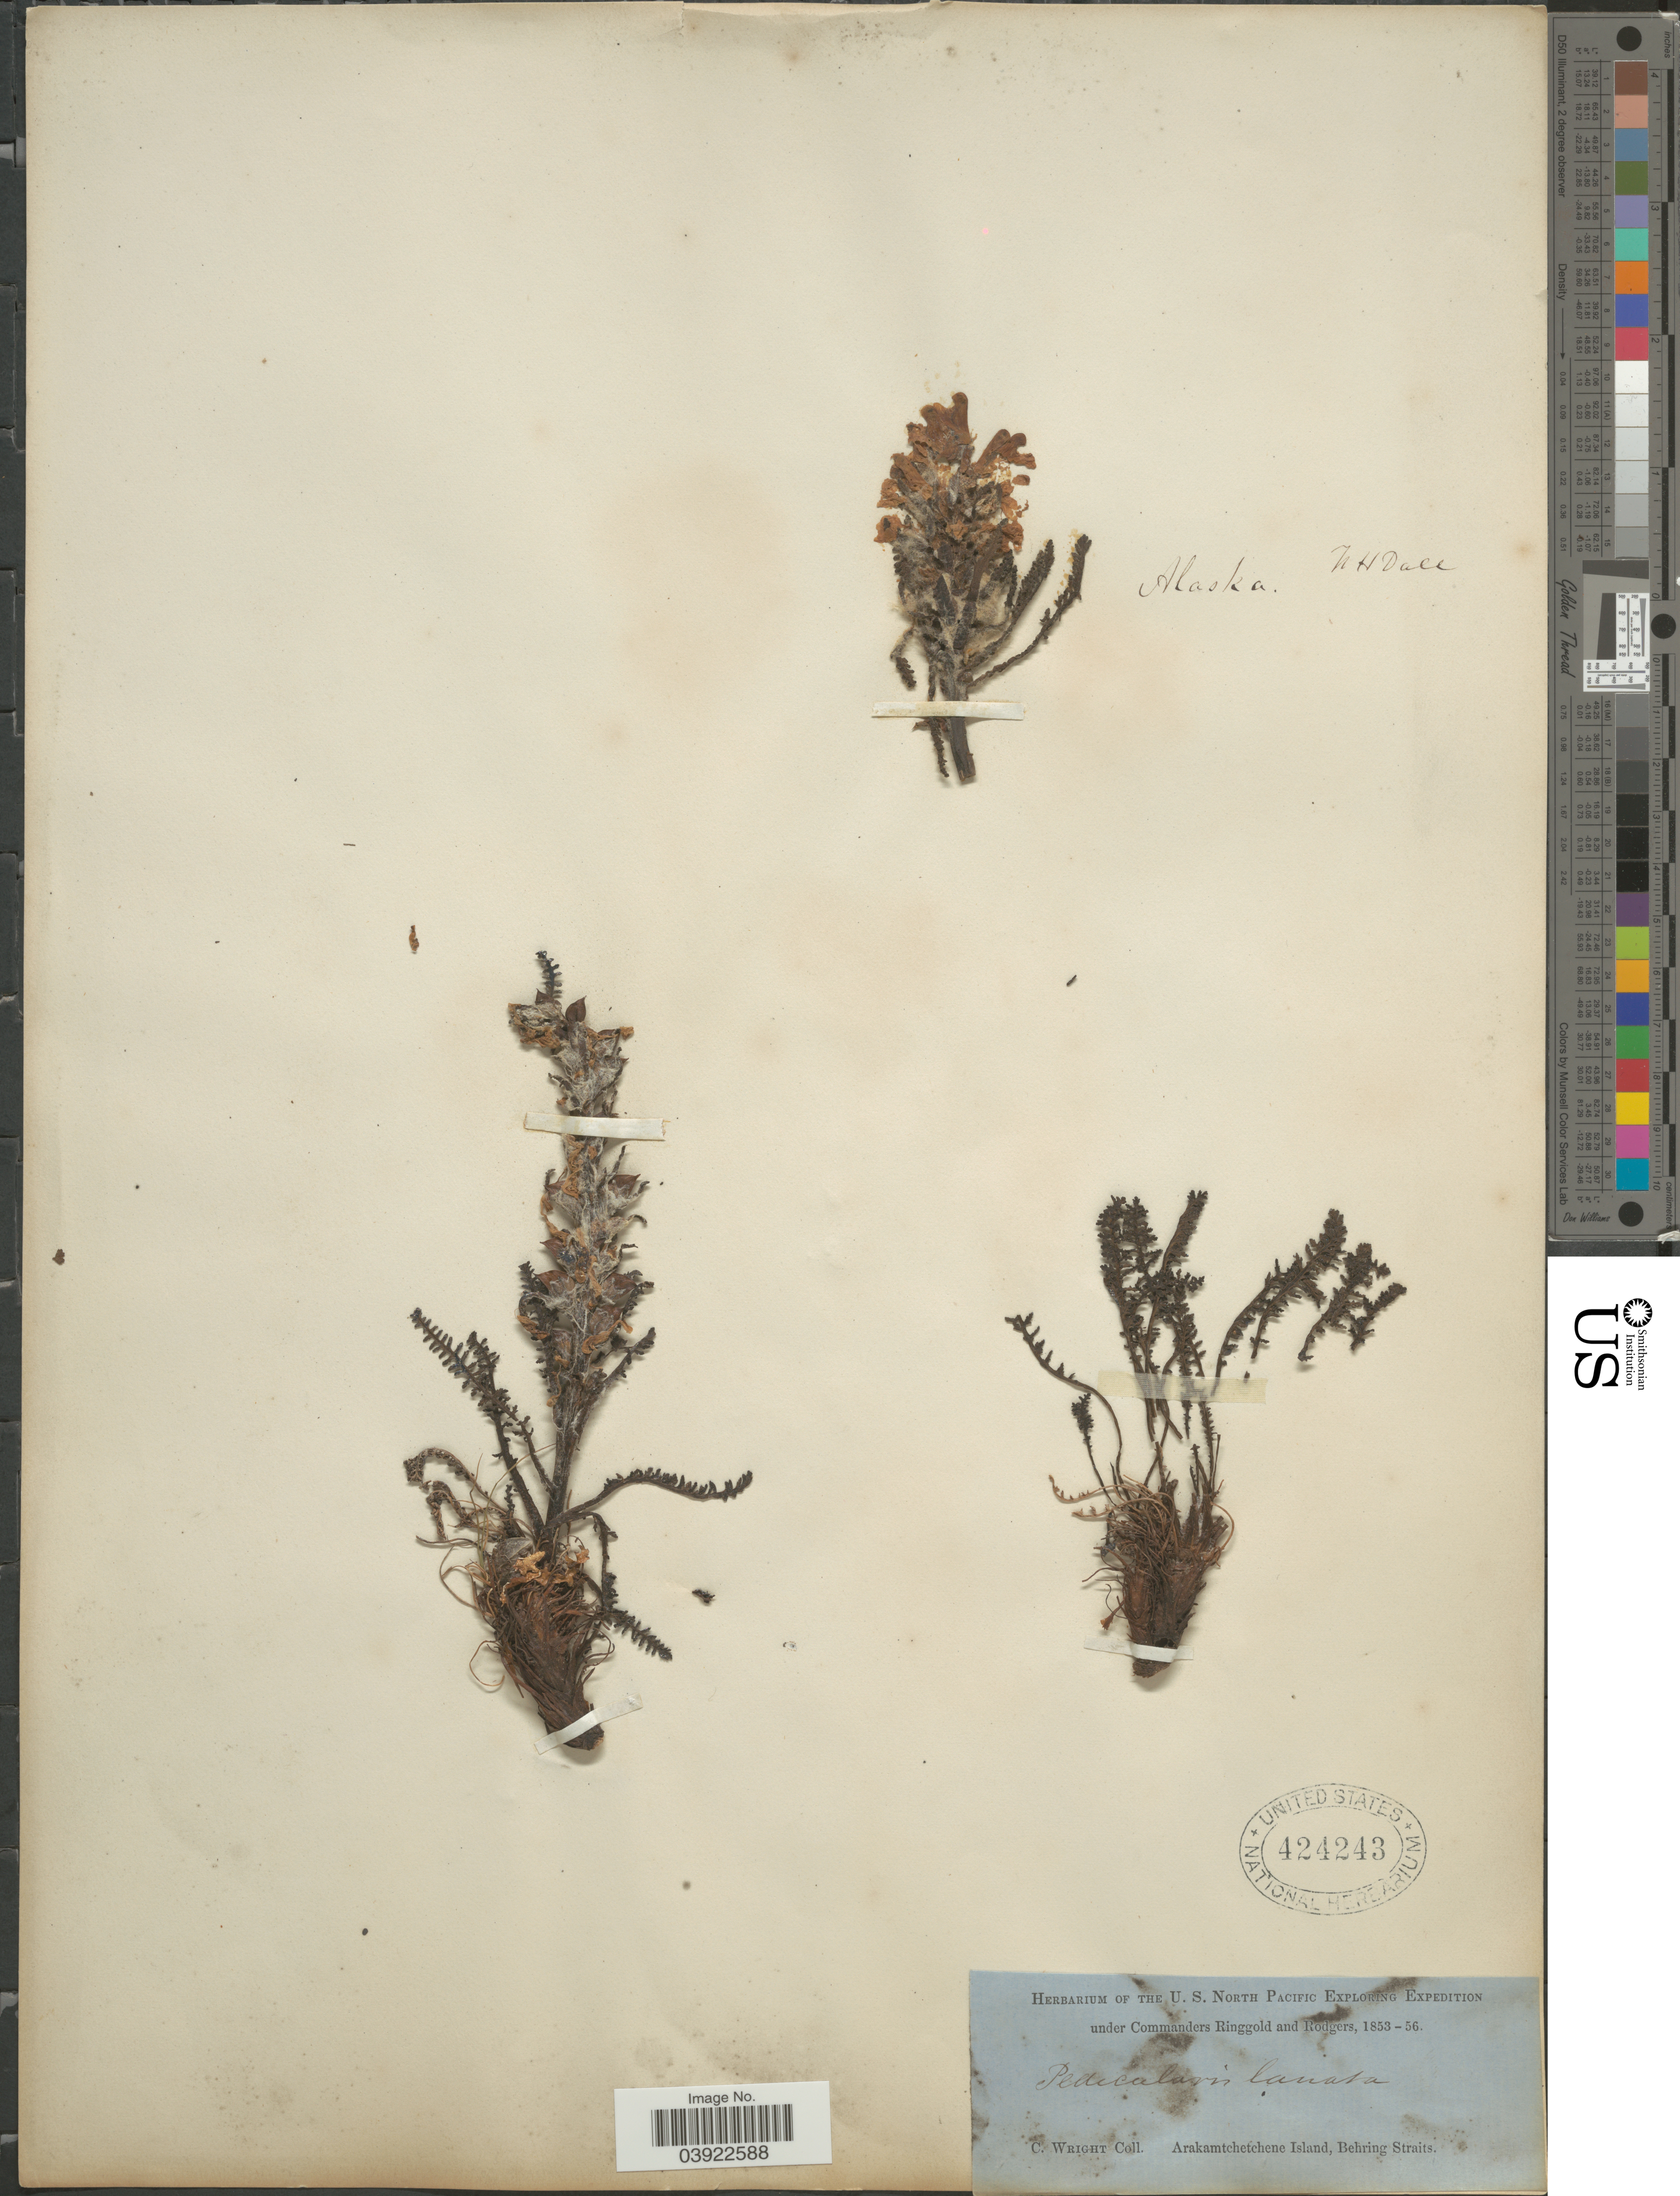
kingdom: Plantae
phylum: Tracheophyta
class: Magnoliopsida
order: Lamiales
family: Orobanchaceae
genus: Pedicularis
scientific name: Pedicularis lanata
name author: Willd. ex Cham. & Schltdl.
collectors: C. Wright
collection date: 1853/1856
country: Russian Federation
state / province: Chukotka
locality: Arakamtchetchene Island, Behring Straits. N H Dall. [unsure placement]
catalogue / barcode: US 424243